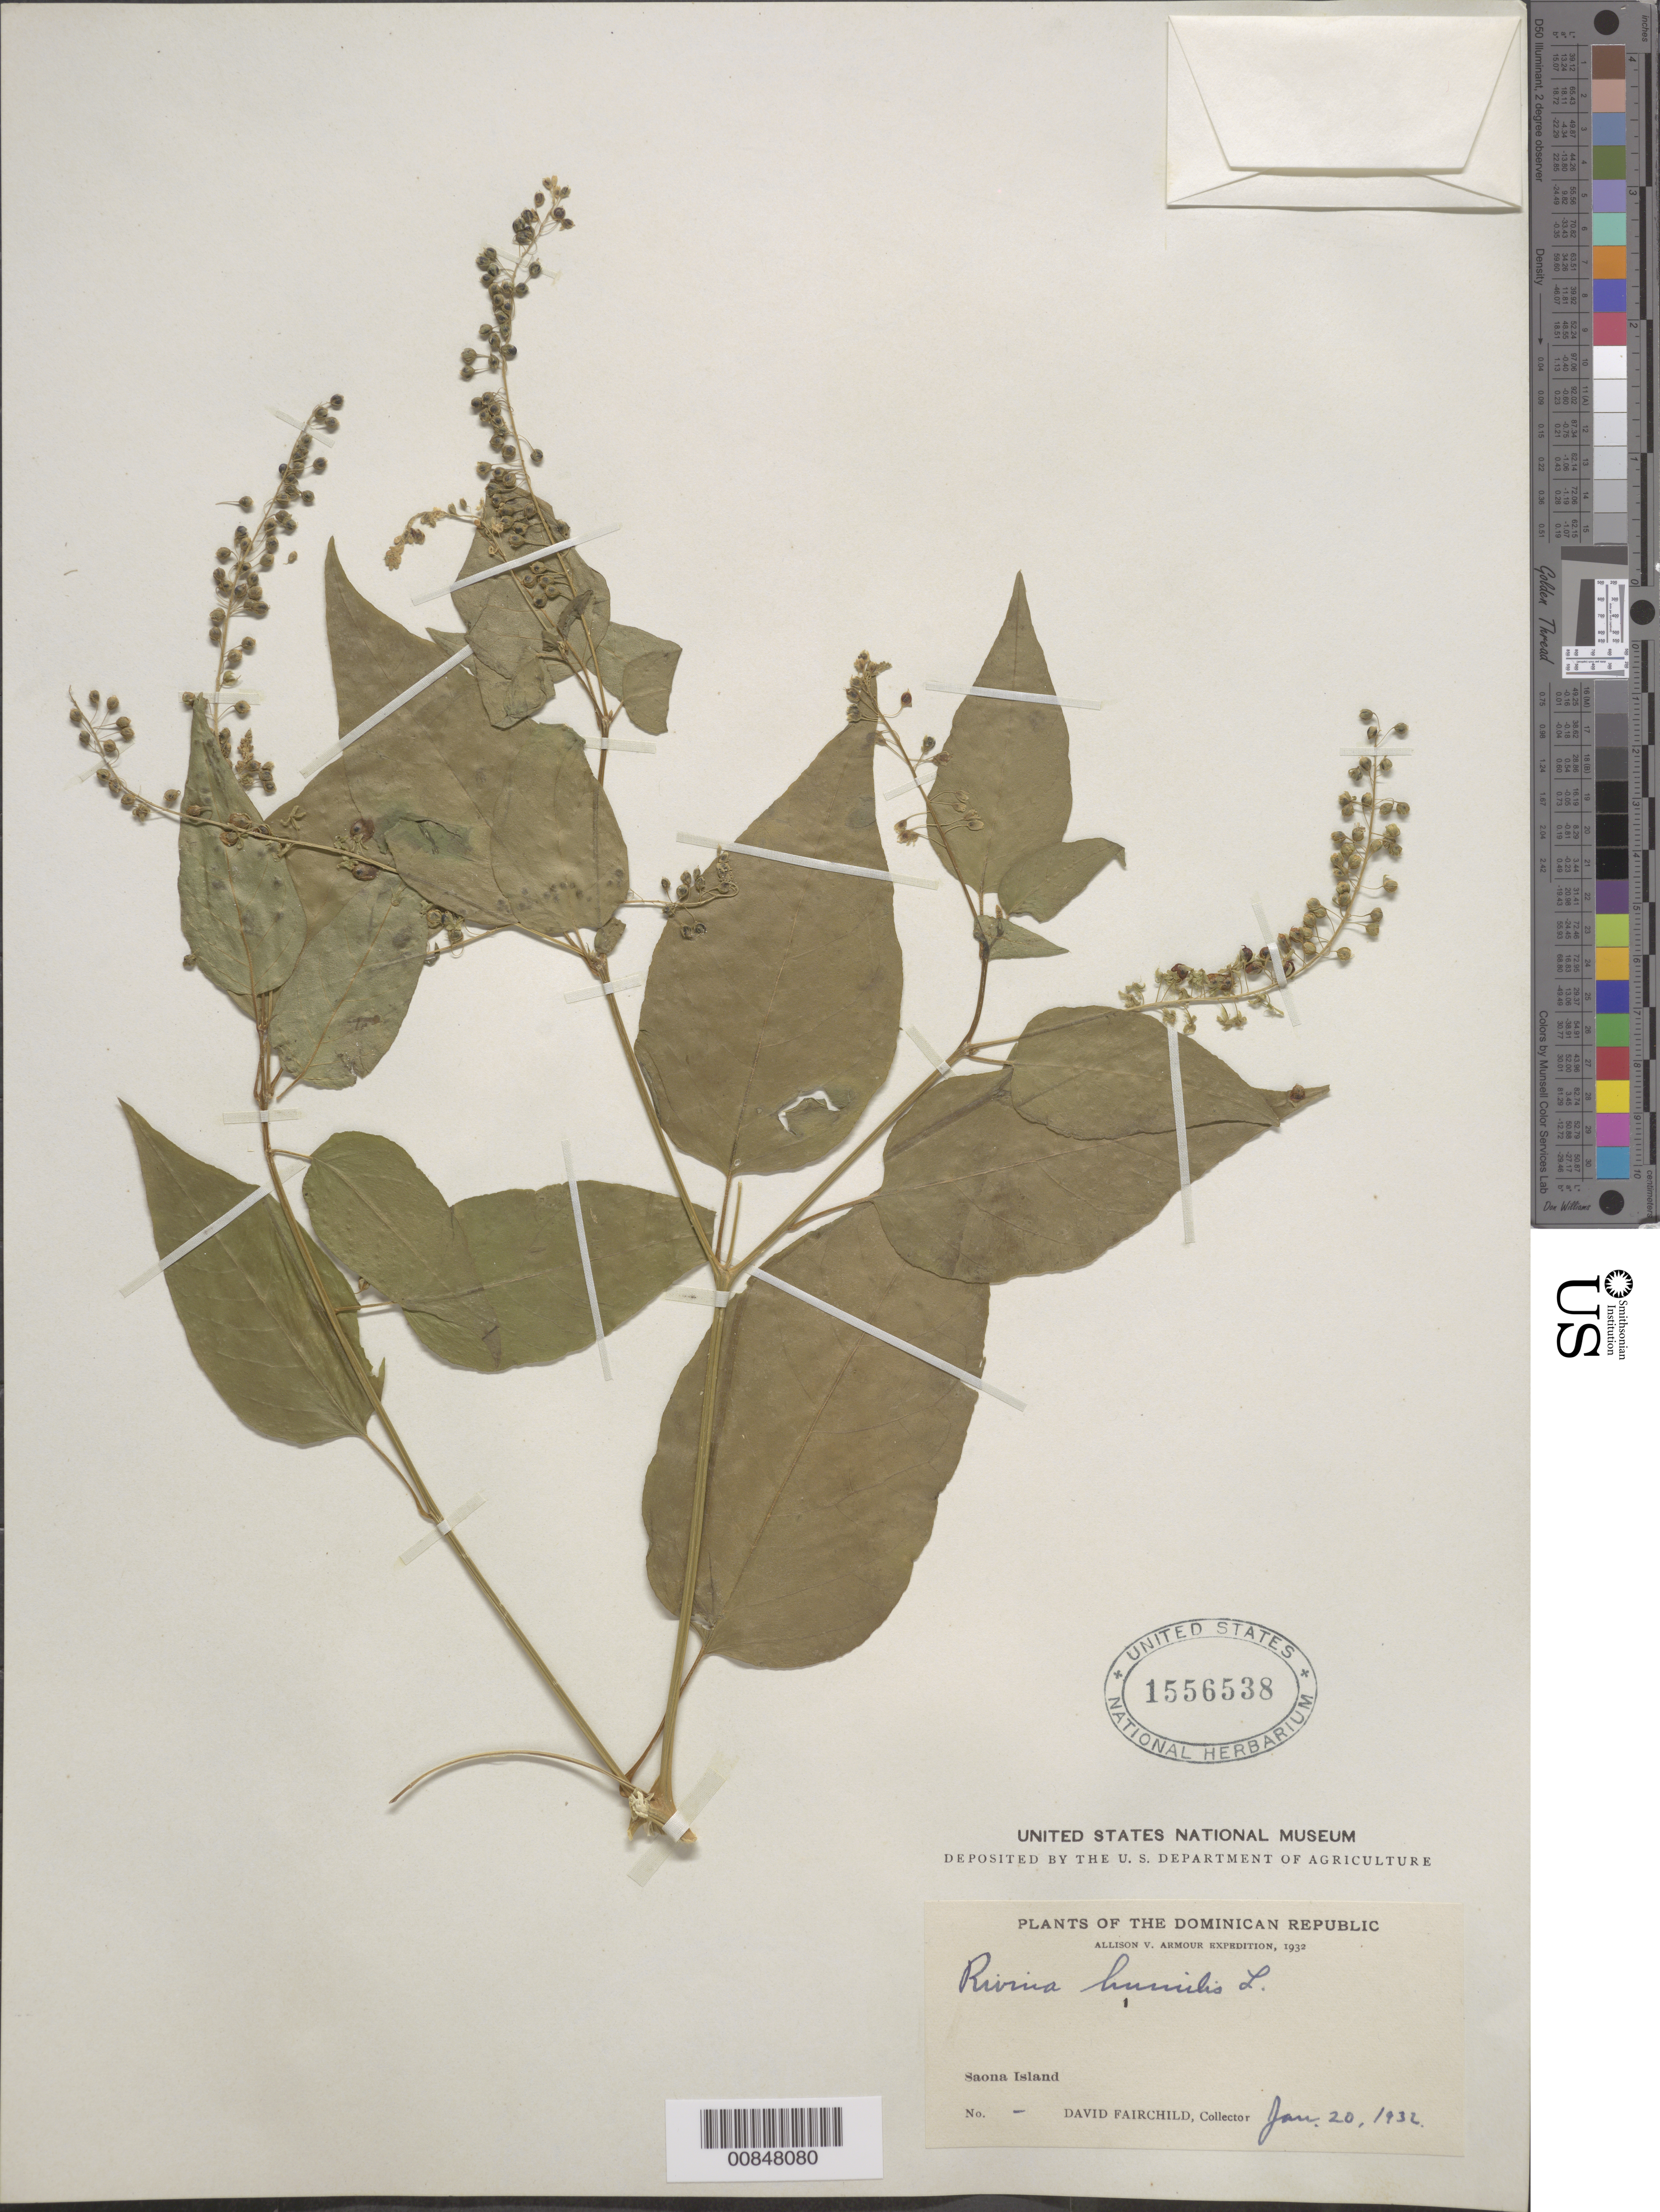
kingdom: Plantae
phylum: Tracheophyta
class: Magnoliopsida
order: Caryophyllales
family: Phytolaccaceae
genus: Rivina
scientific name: Rivina humilis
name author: L.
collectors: D. Fairchild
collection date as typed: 20 Jan 1932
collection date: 1932-01-20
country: Dominican Republic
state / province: La Romana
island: Isla Saona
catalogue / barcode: US 1556538